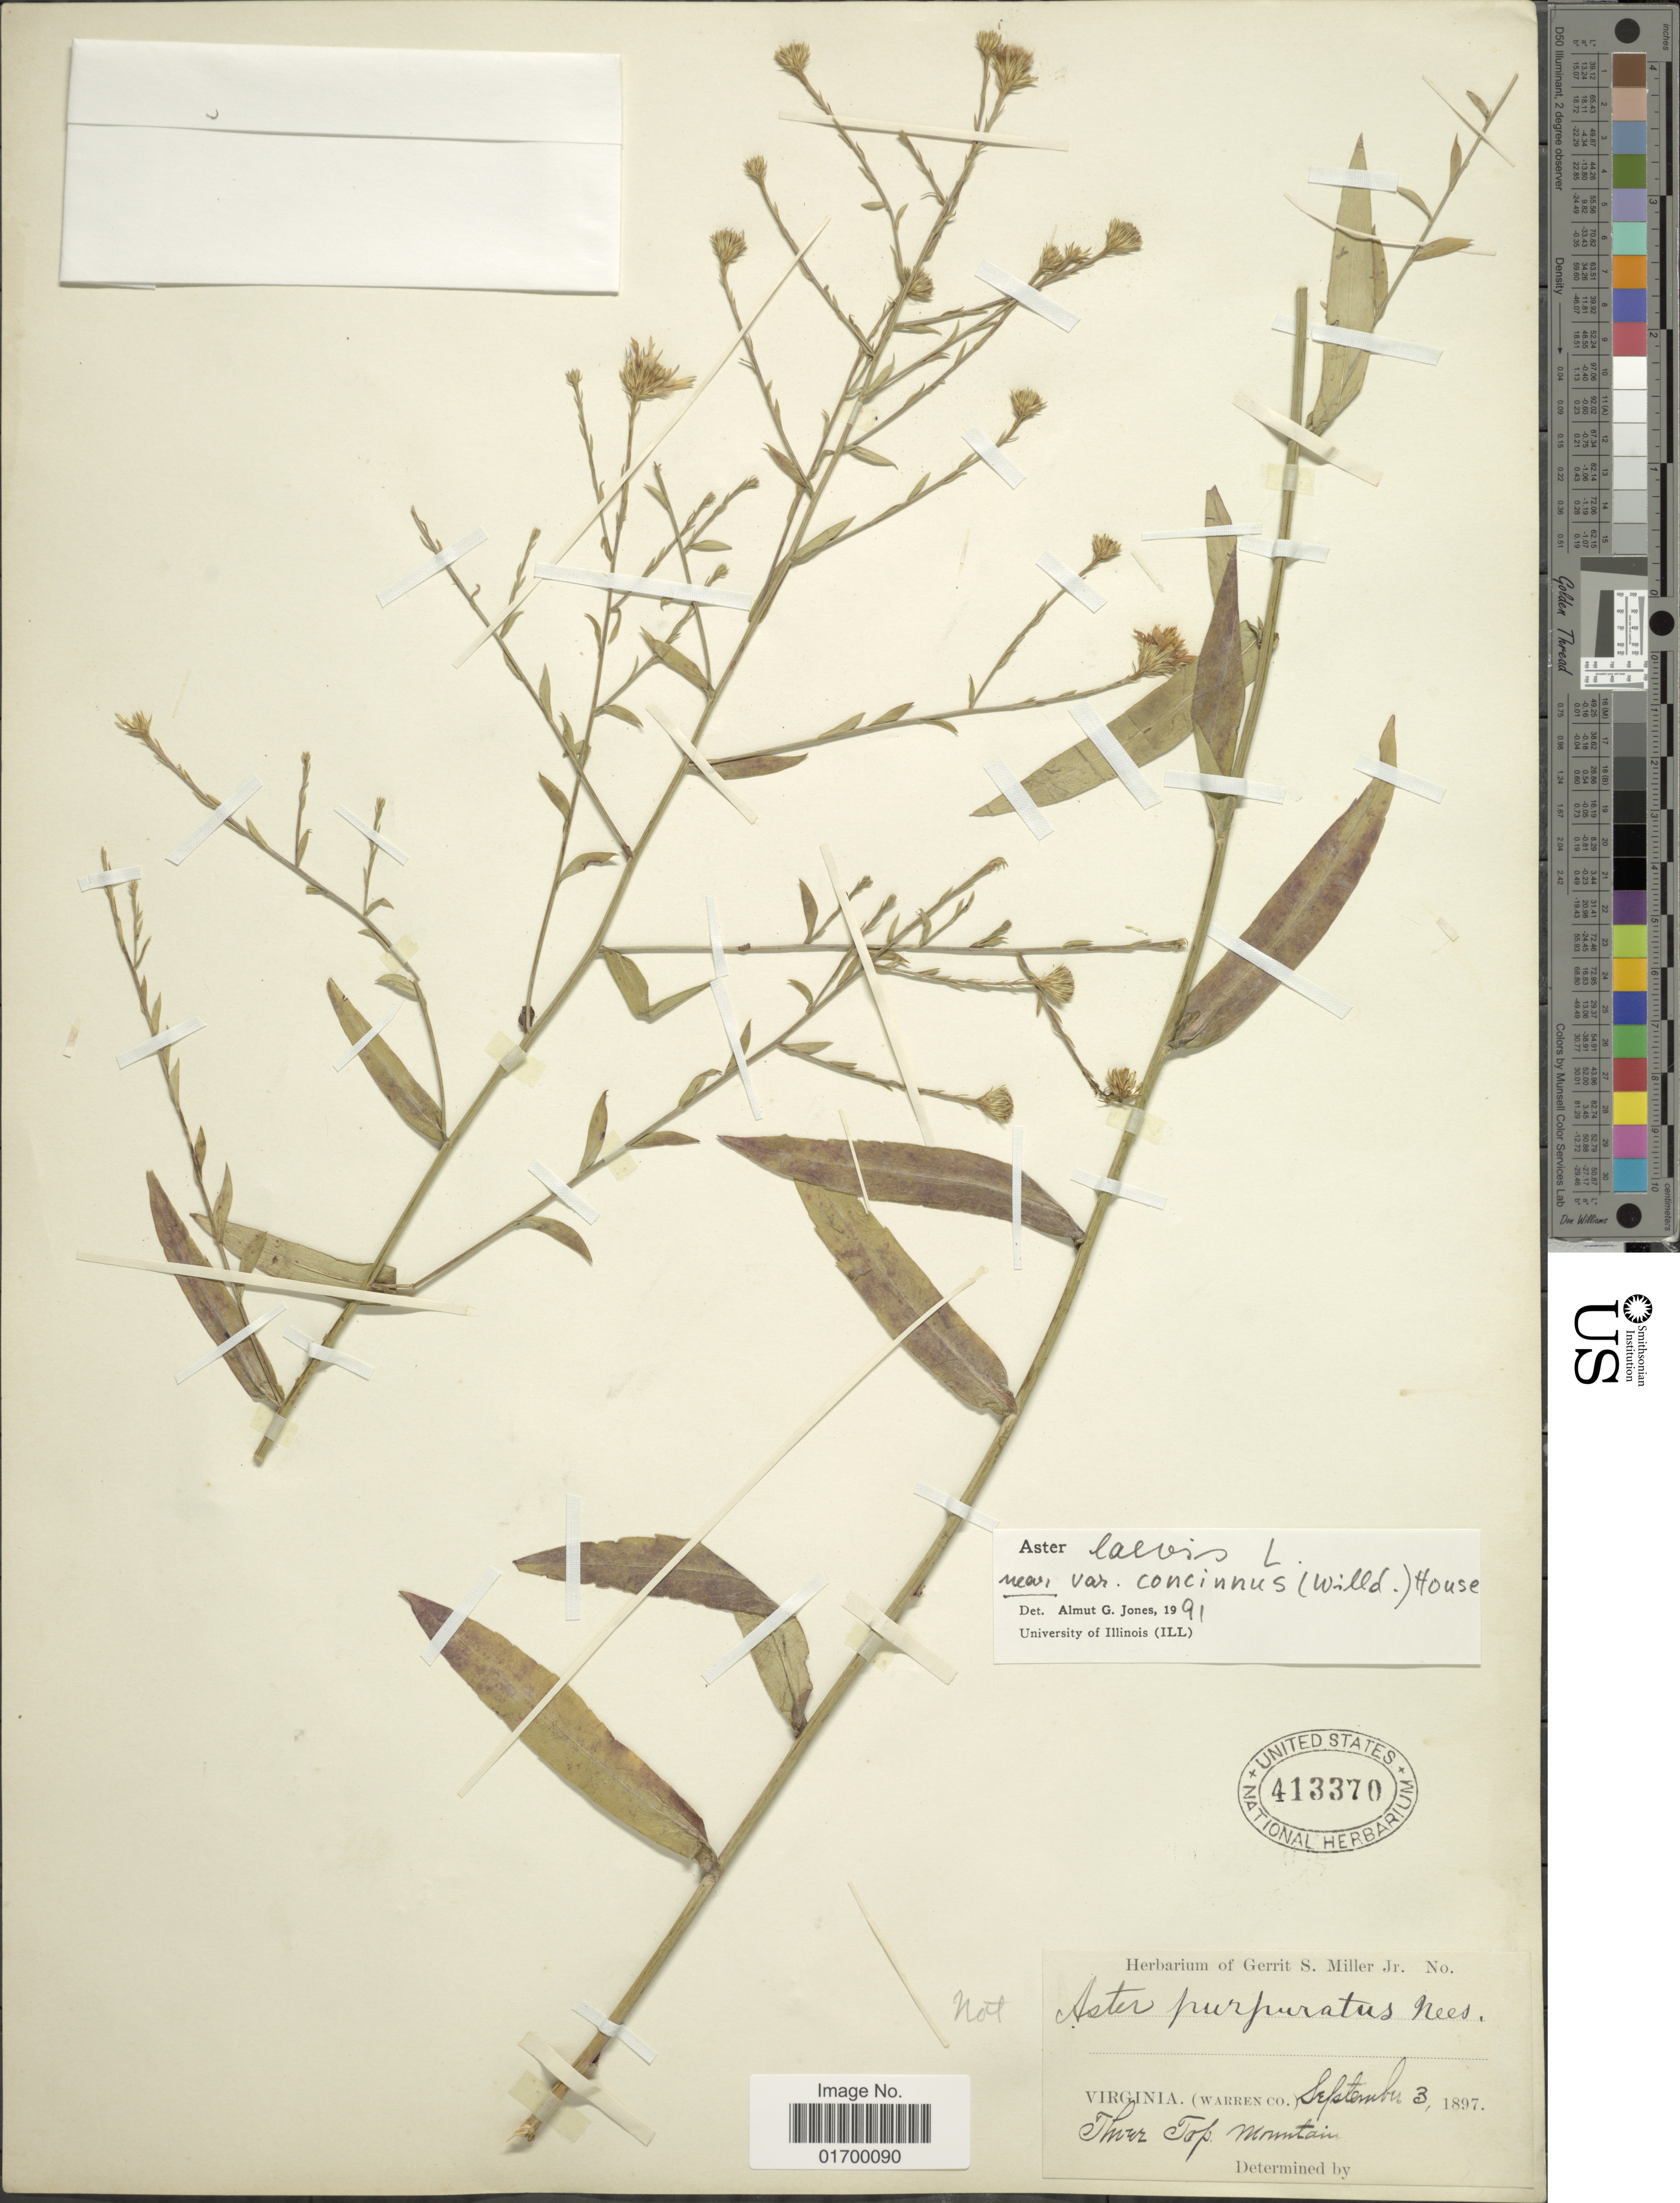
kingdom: Plantae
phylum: Tracheophyta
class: Magnoliopsida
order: Asterales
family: Asteraceae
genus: Symphyotrichum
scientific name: Symphyotrichum laeve var. concinnum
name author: (Willd.) G.L. Nesom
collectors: ex herb. Gerrit S. Miller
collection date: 1897-09-03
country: United States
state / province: Virginia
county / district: Warren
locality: Warren Co., Three Top Mountain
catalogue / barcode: US 413370